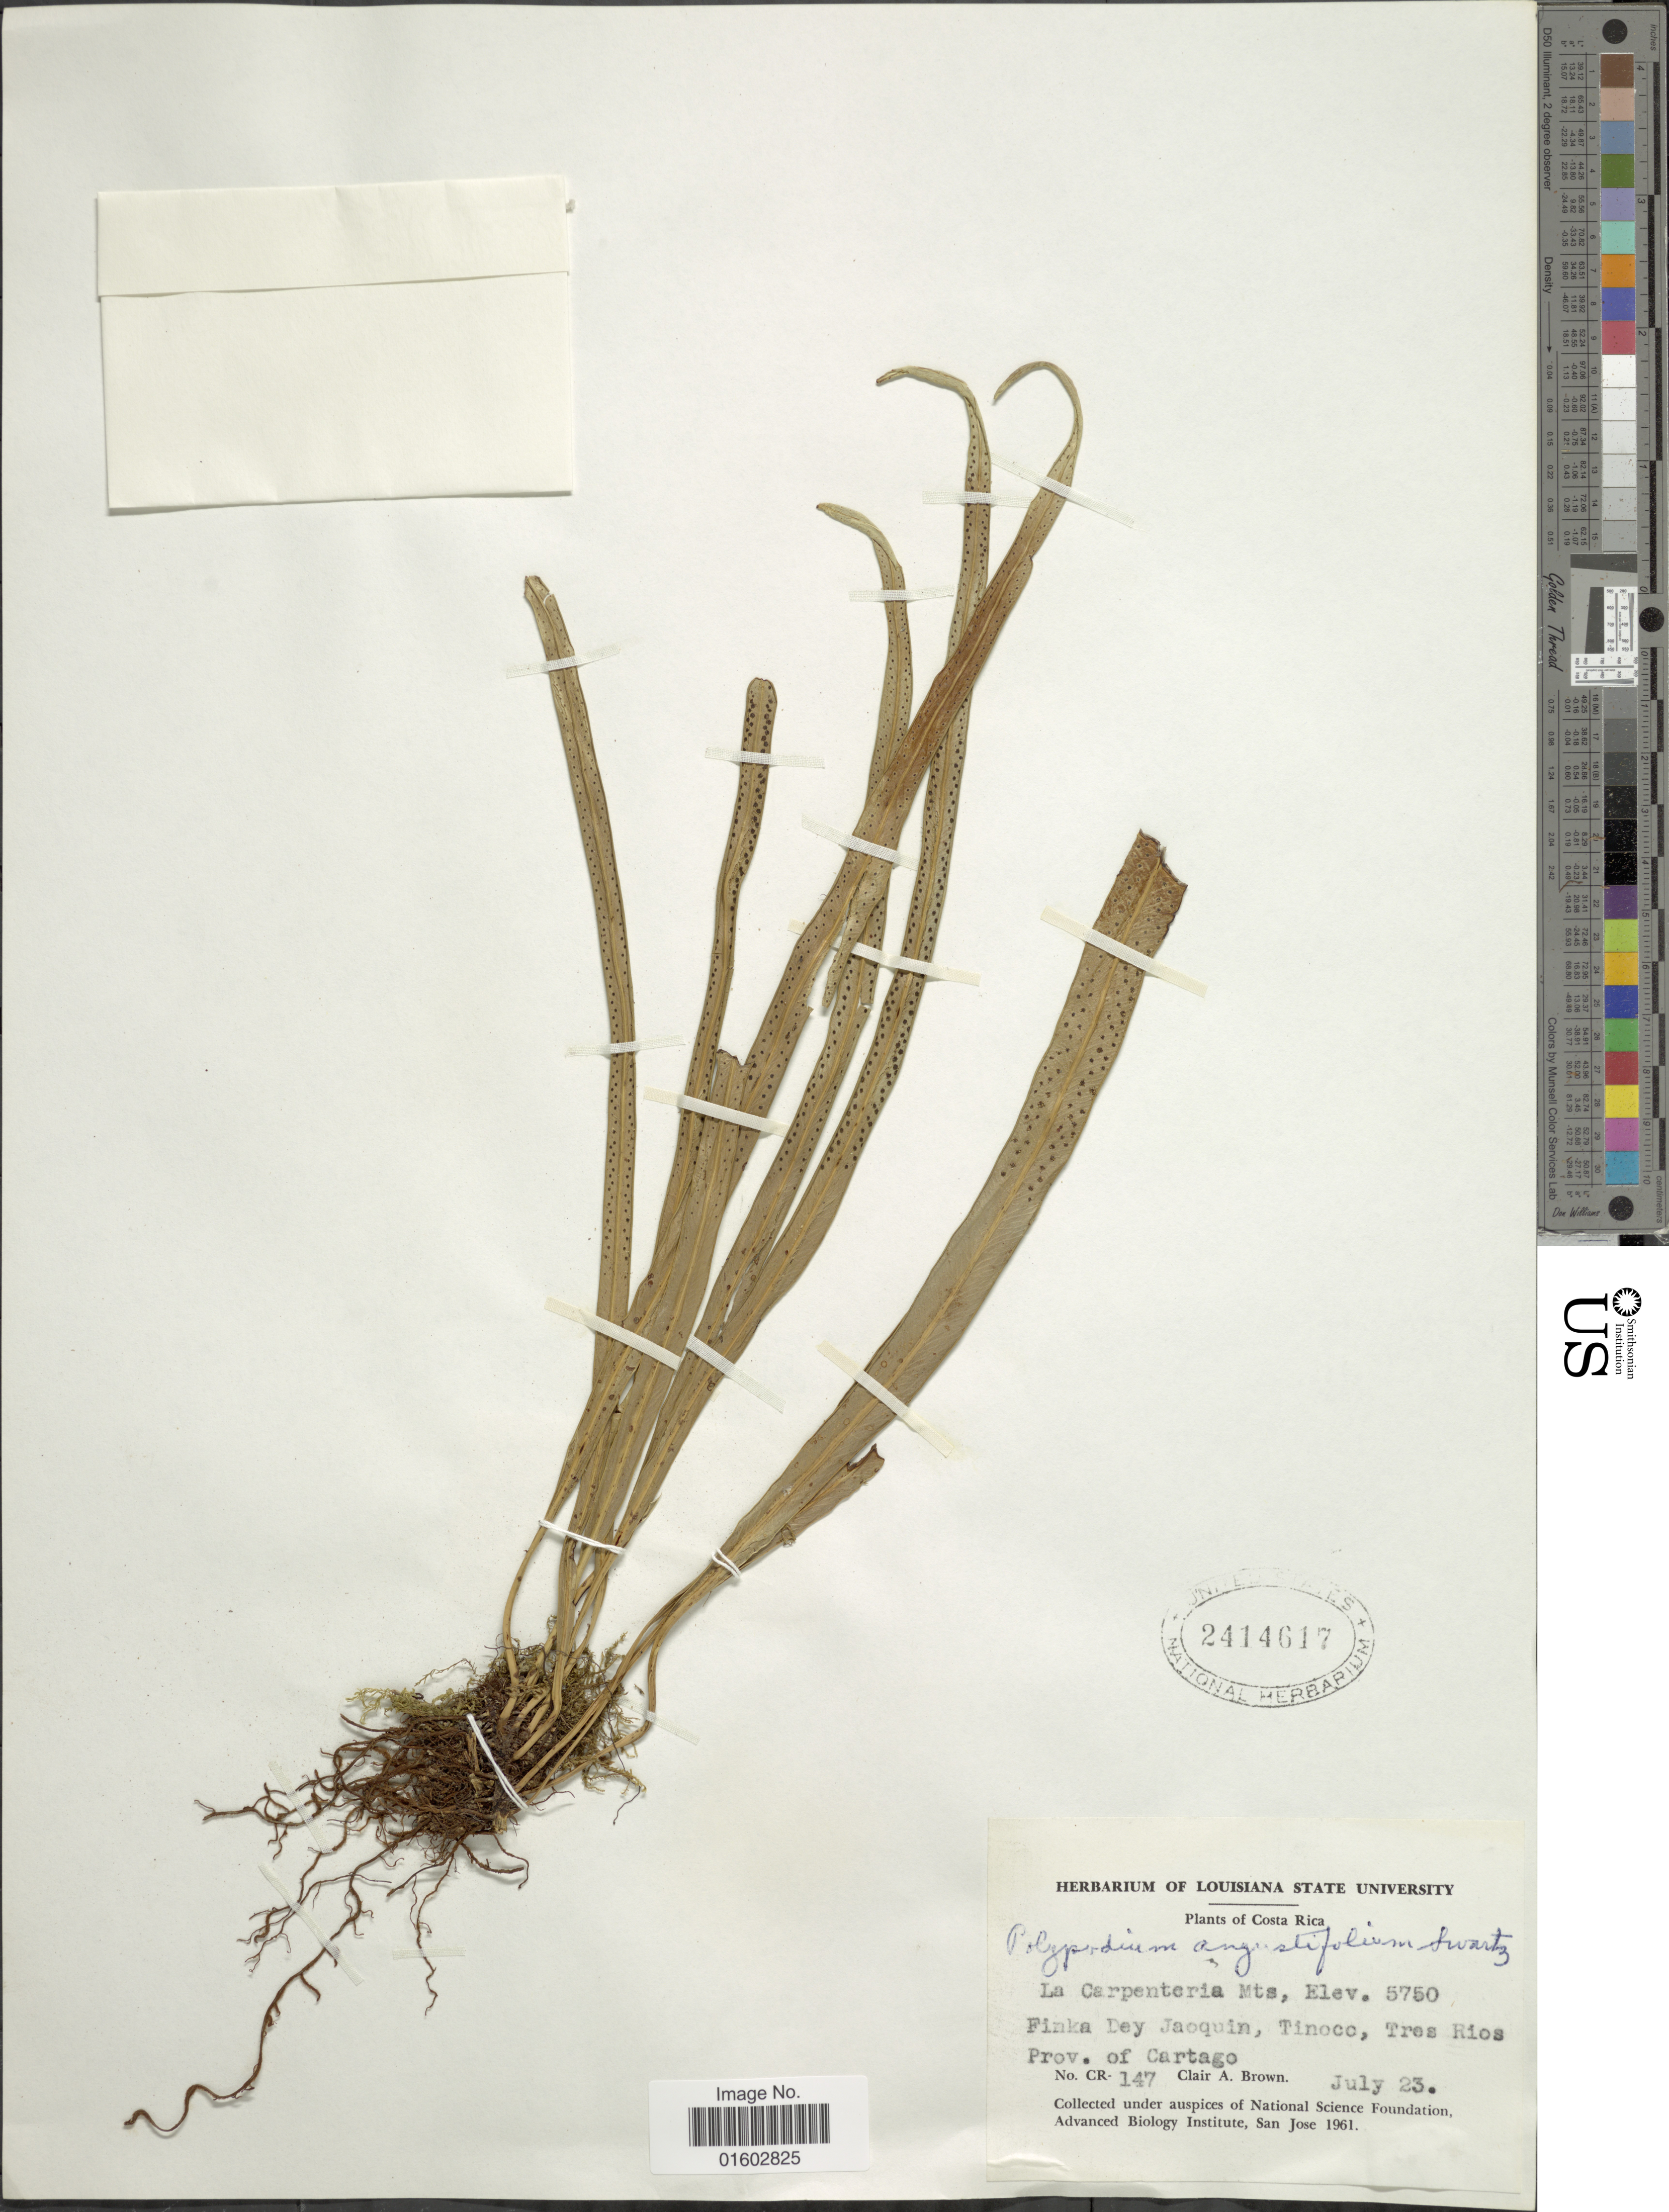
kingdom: Plantae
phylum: Tracheophyta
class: Polypodiopsida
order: Polypodiales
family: Polypodiaceae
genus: Campyloneurum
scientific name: Campyloneurum angustifolium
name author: (Sw.) Fée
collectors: C. A. Brown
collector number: CR-147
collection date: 1961-07-23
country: Costa Rica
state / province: Cartago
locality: La Carpenteria Mts, Finka Dey Jaoquin, Tinoco, Tres Rios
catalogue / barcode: US 2414617